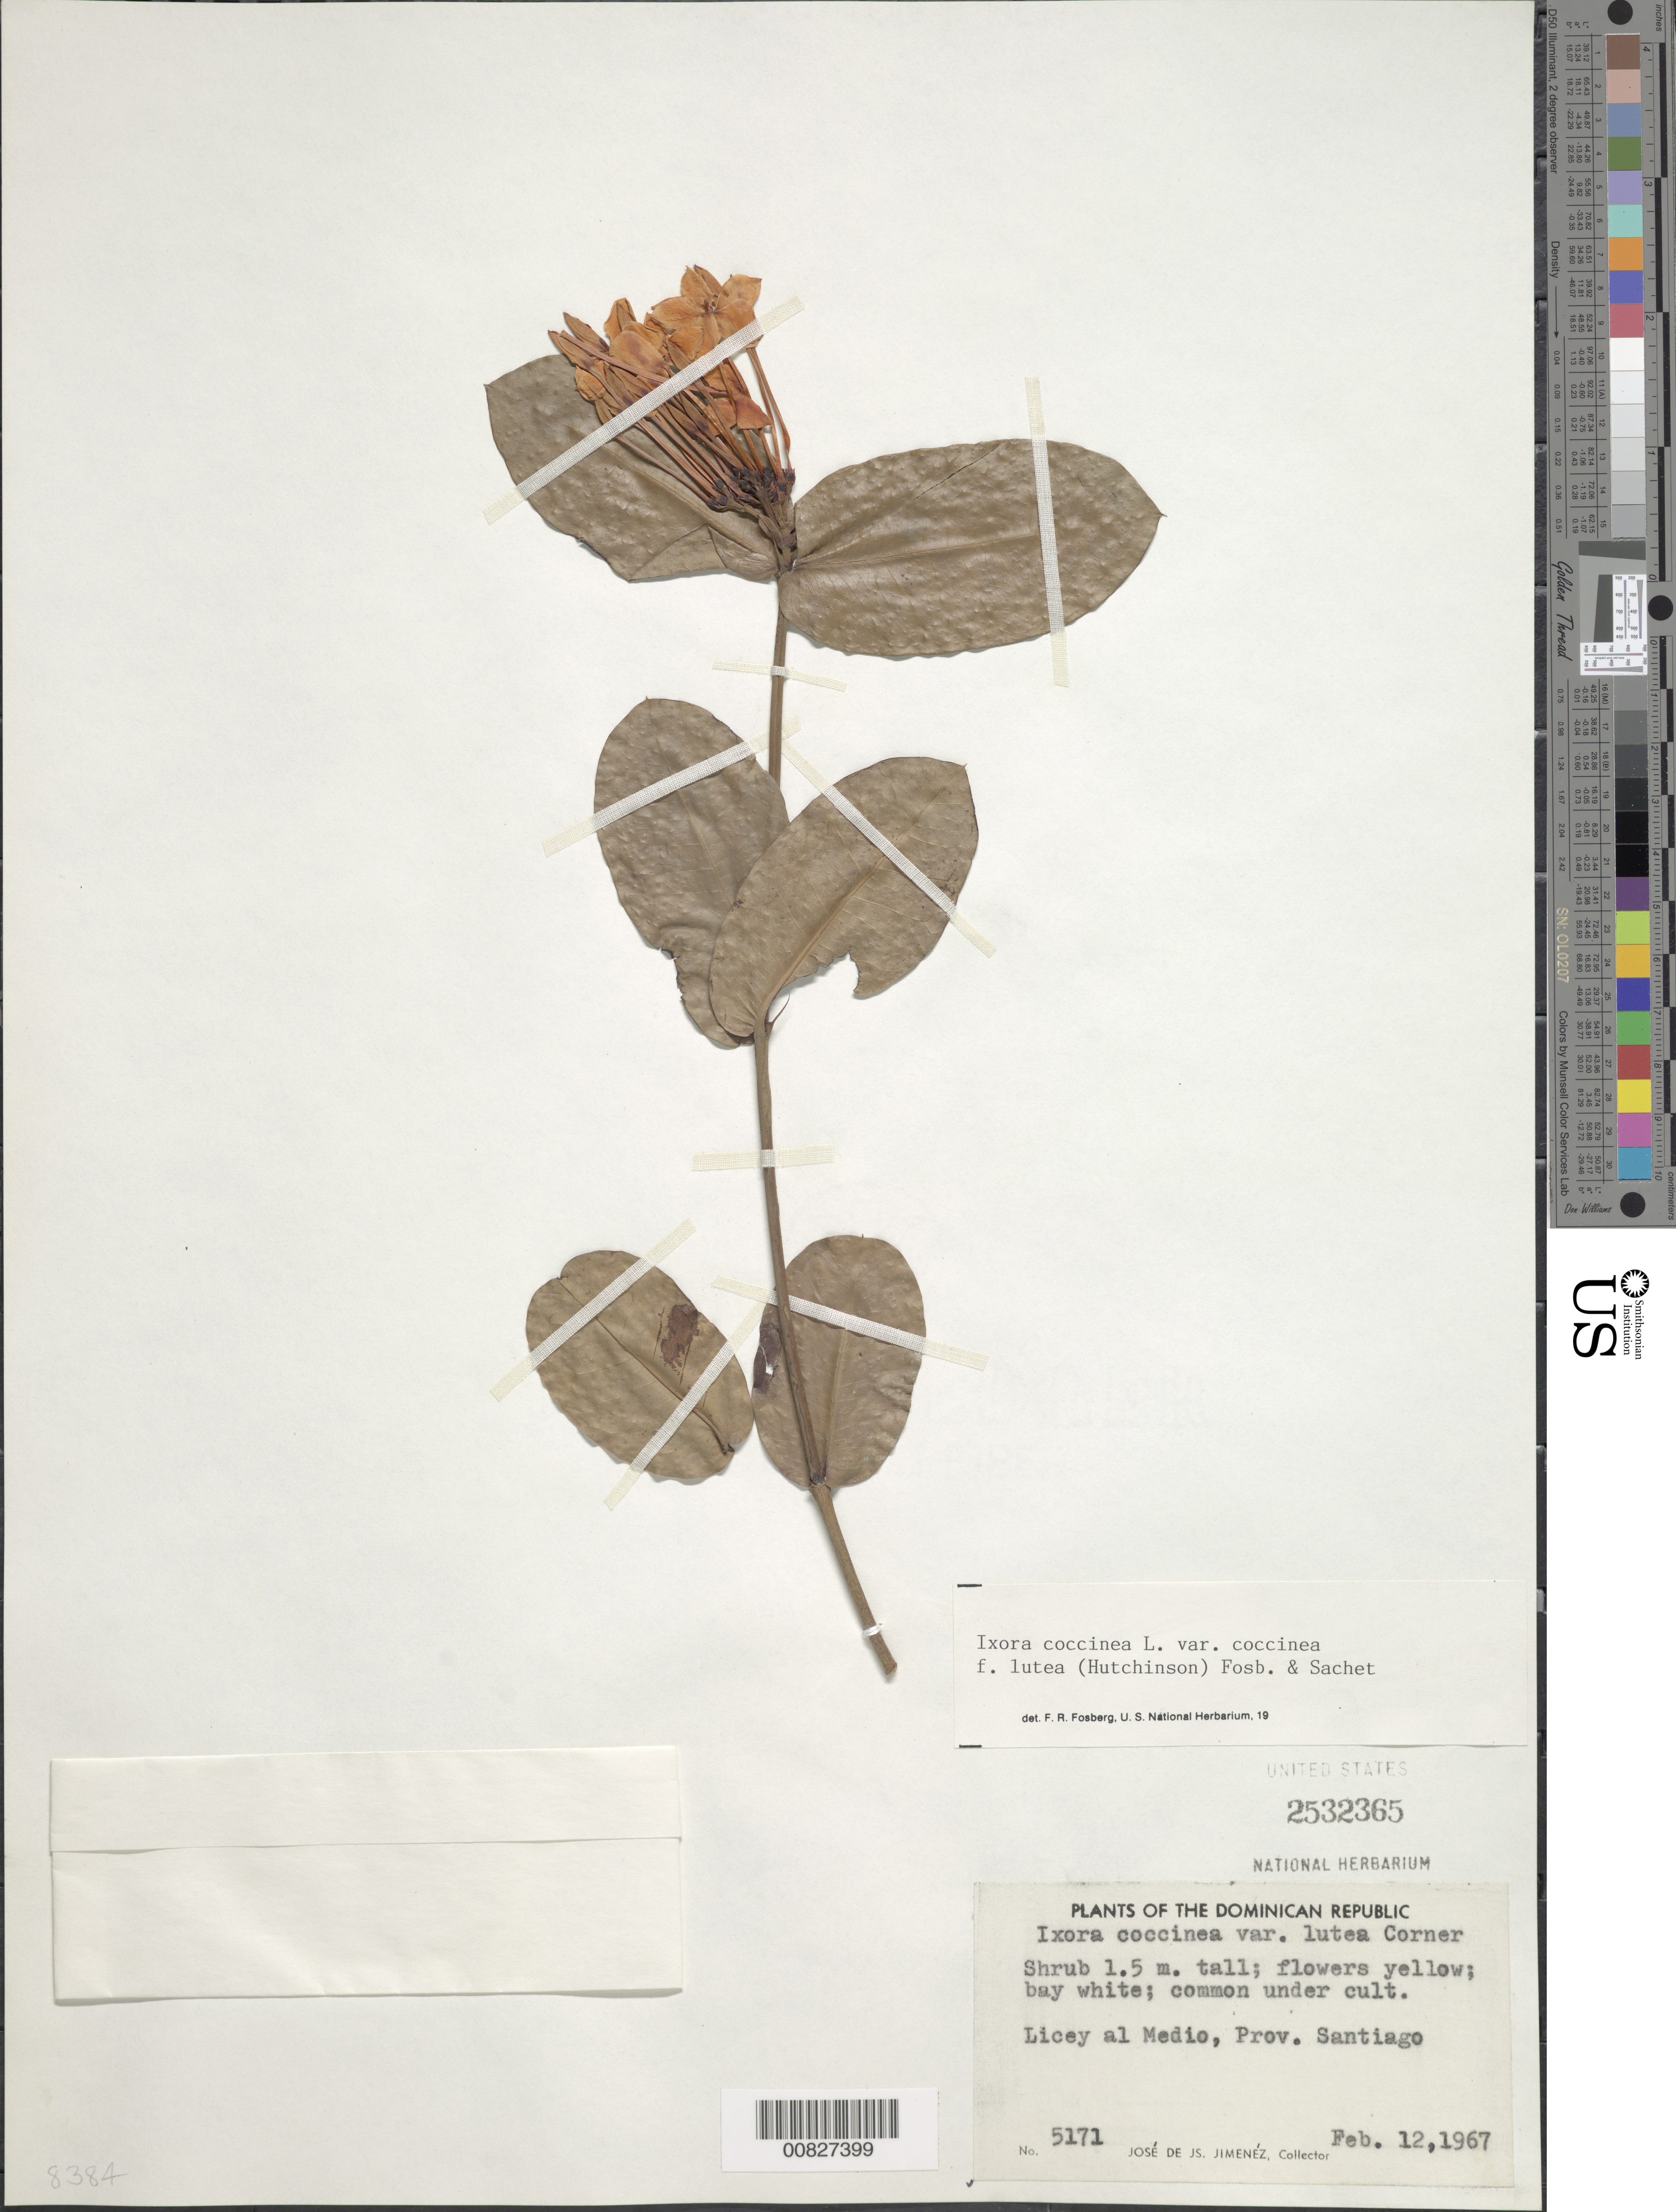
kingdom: Plantae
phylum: Tracheophyta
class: Magnoliopsida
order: Gentianales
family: Rubiaceae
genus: Ixora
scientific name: Ixora coccinea var. coccinea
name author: L.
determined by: Fosberg, F. R.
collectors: J. J. Jiménez Almonte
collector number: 5171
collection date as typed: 12 Feb 1967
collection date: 1967-02-12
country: Dominican Republic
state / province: Santiago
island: Hispaniola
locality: Licey al Medio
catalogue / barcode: US 2532365